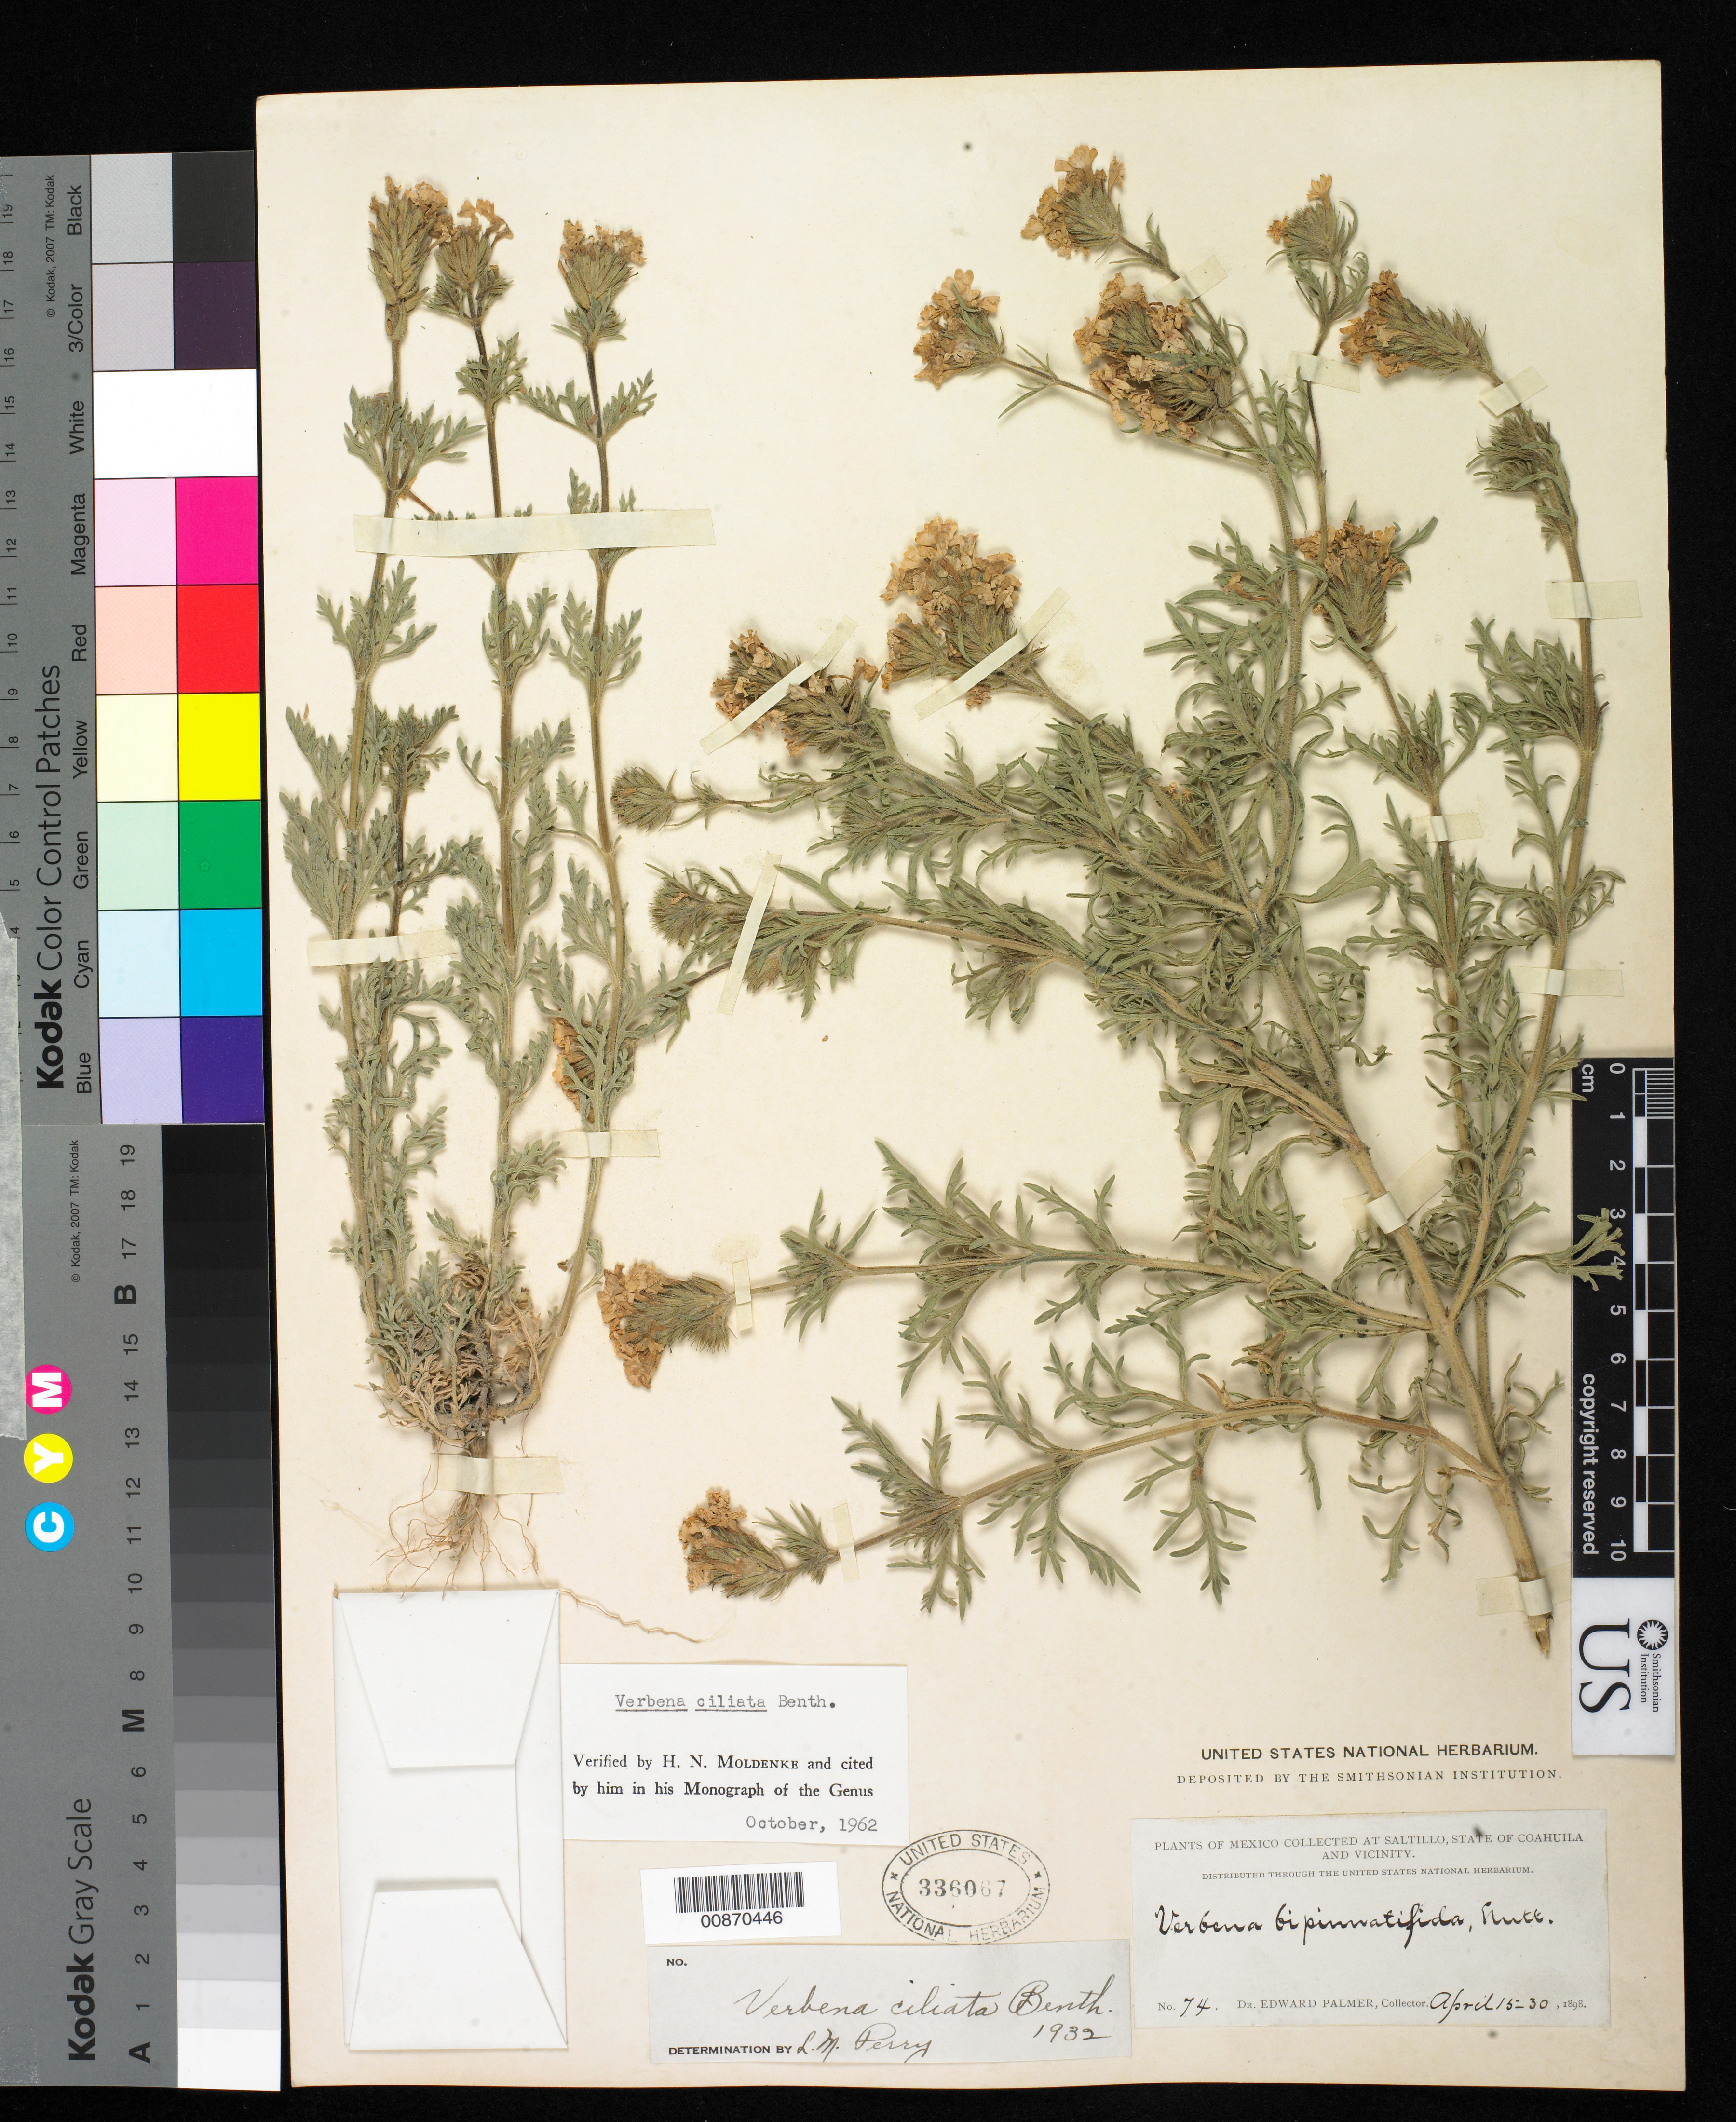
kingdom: Plantae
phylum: Tracheophyta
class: Magnoliopsida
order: Lamiales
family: Verbenaceae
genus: Verbena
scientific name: Verbena ciliata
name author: Benth.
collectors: E. Palmer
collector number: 74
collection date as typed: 15 Apr 1898 to 30 Apr 1898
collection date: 1898-04-15/1898-04-30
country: Mexico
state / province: Coahuila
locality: Saltillo, Coahuila and vicinity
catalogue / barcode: US 336067